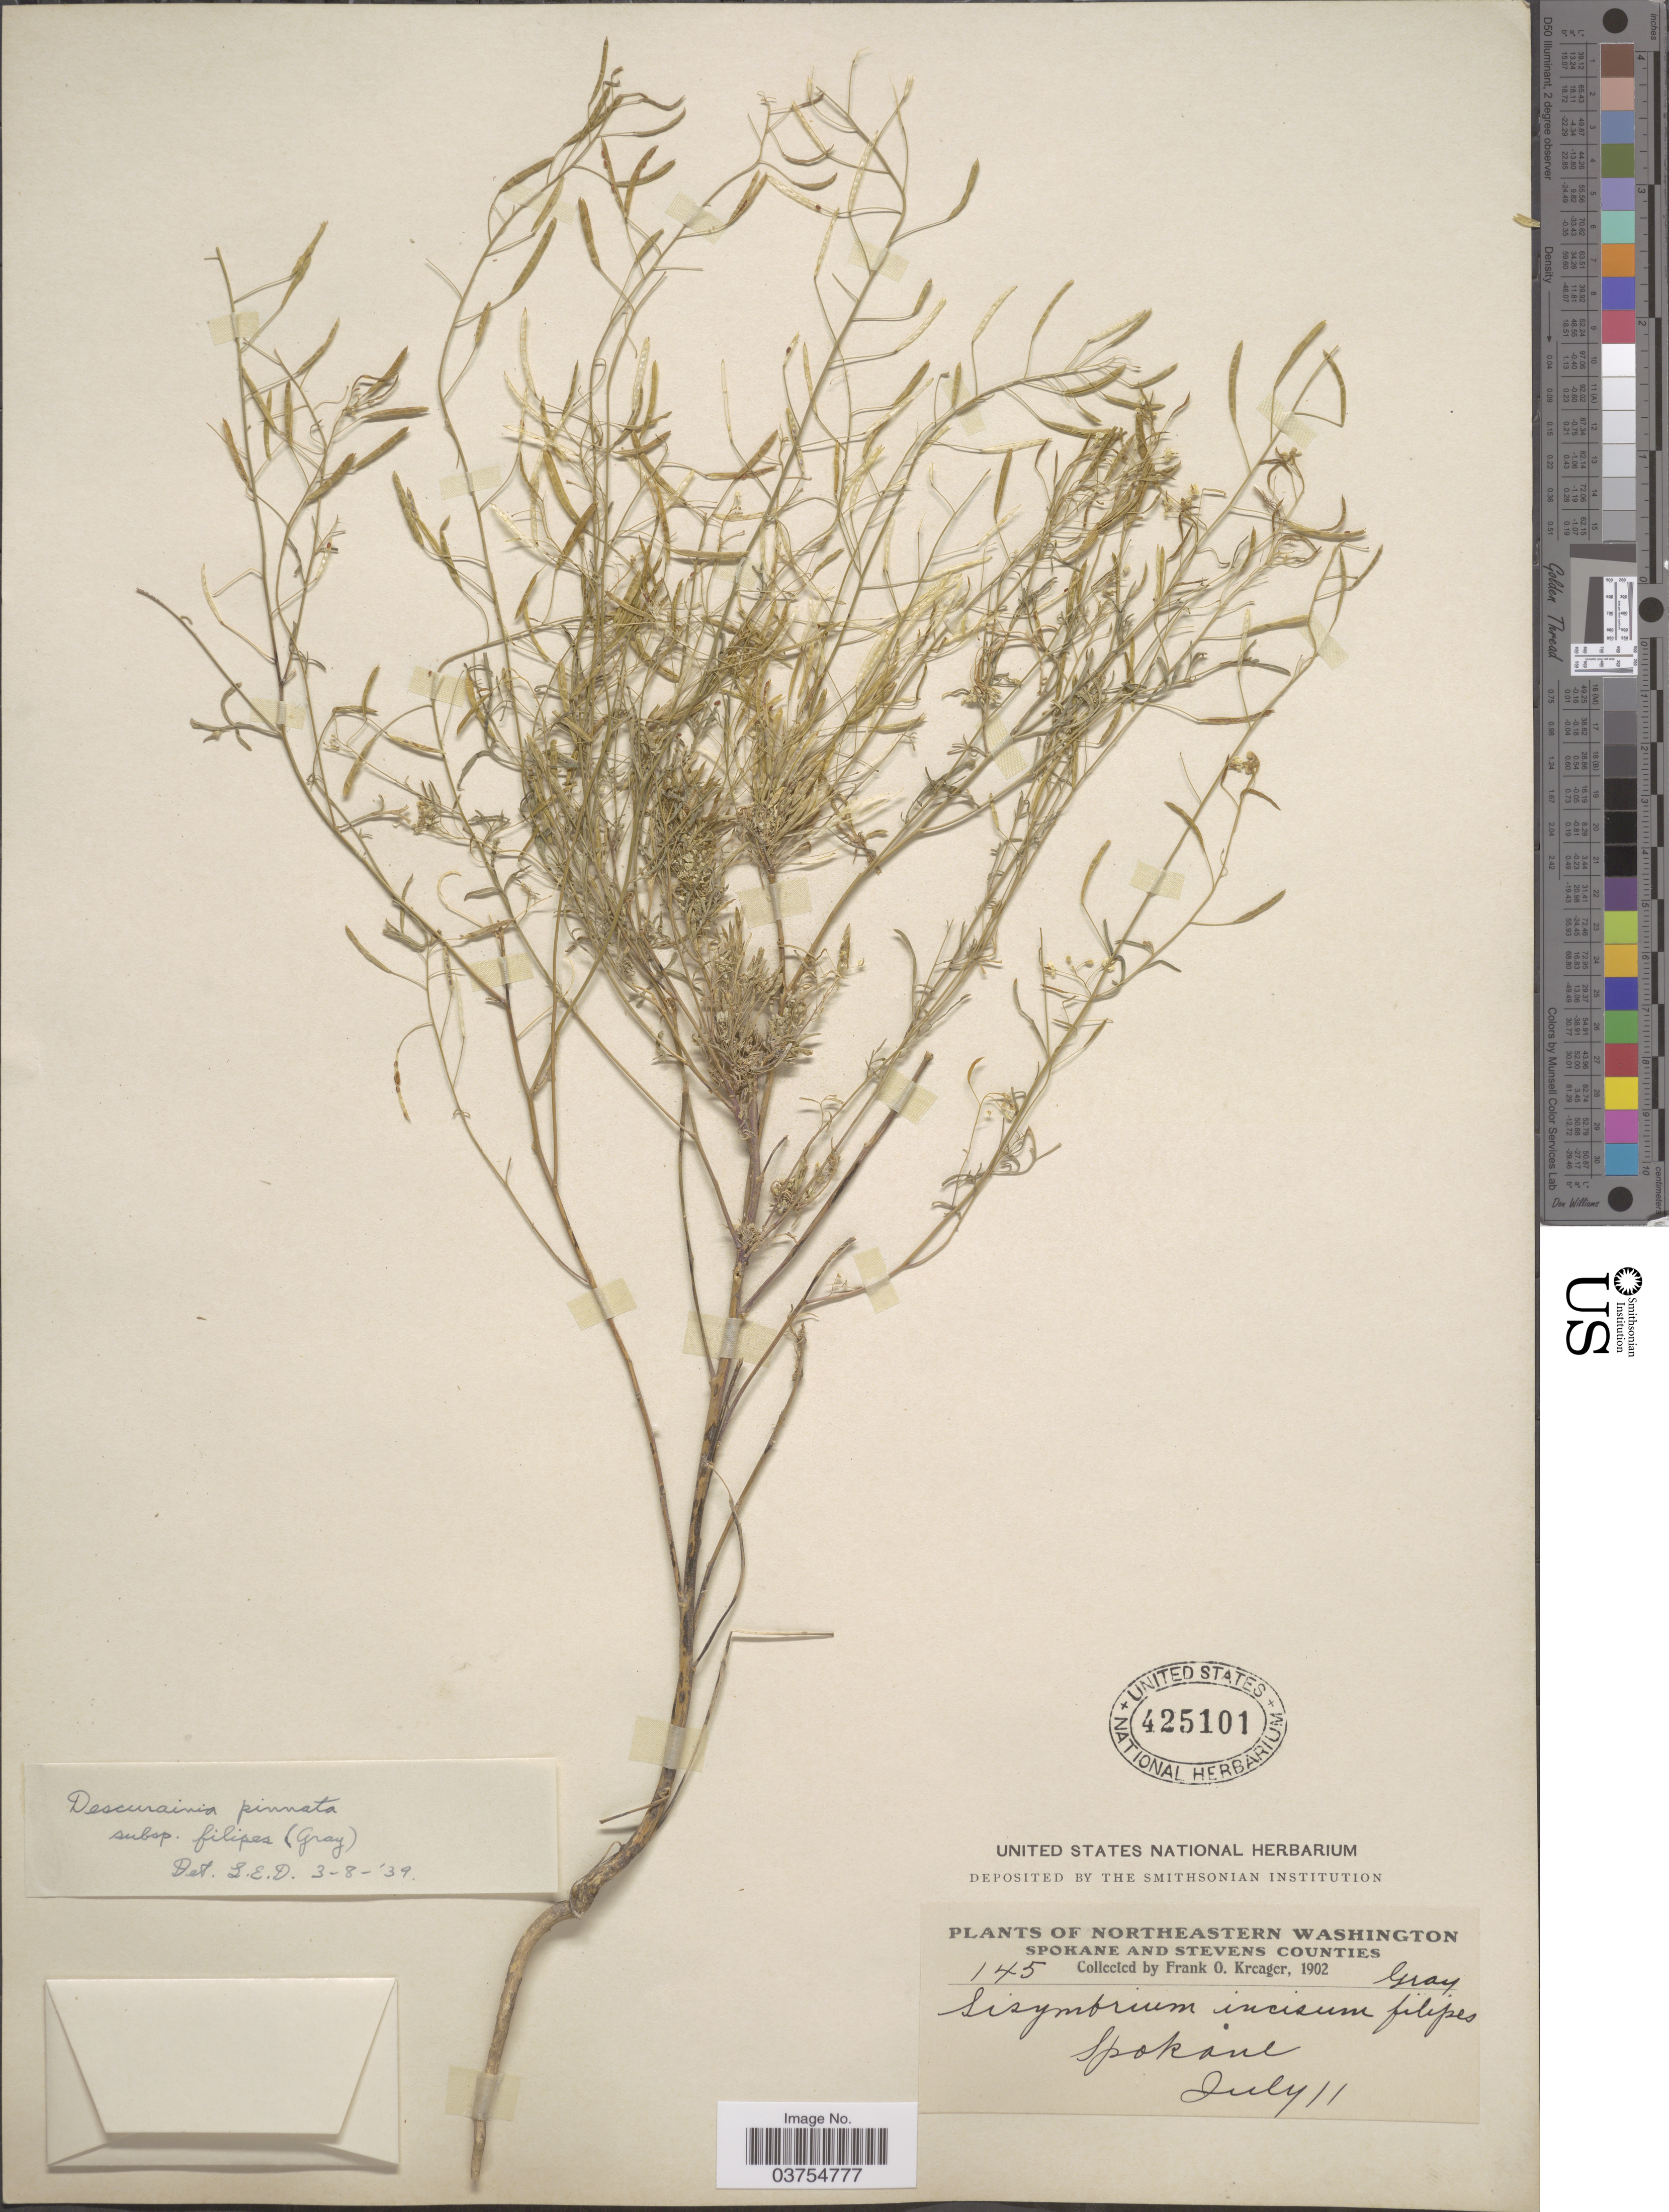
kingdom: Plantae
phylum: Tracheophyta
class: Magnoliopsida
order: Brassicales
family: Brassicaceae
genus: Descurainia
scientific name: Descurainia pinnata subsp. filipes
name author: (A. Gray) Detling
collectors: F. Kreager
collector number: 145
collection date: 1902-07-11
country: United States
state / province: Washington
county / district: Spokane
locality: Northeastern Washington. Spokane.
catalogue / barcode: US 425101